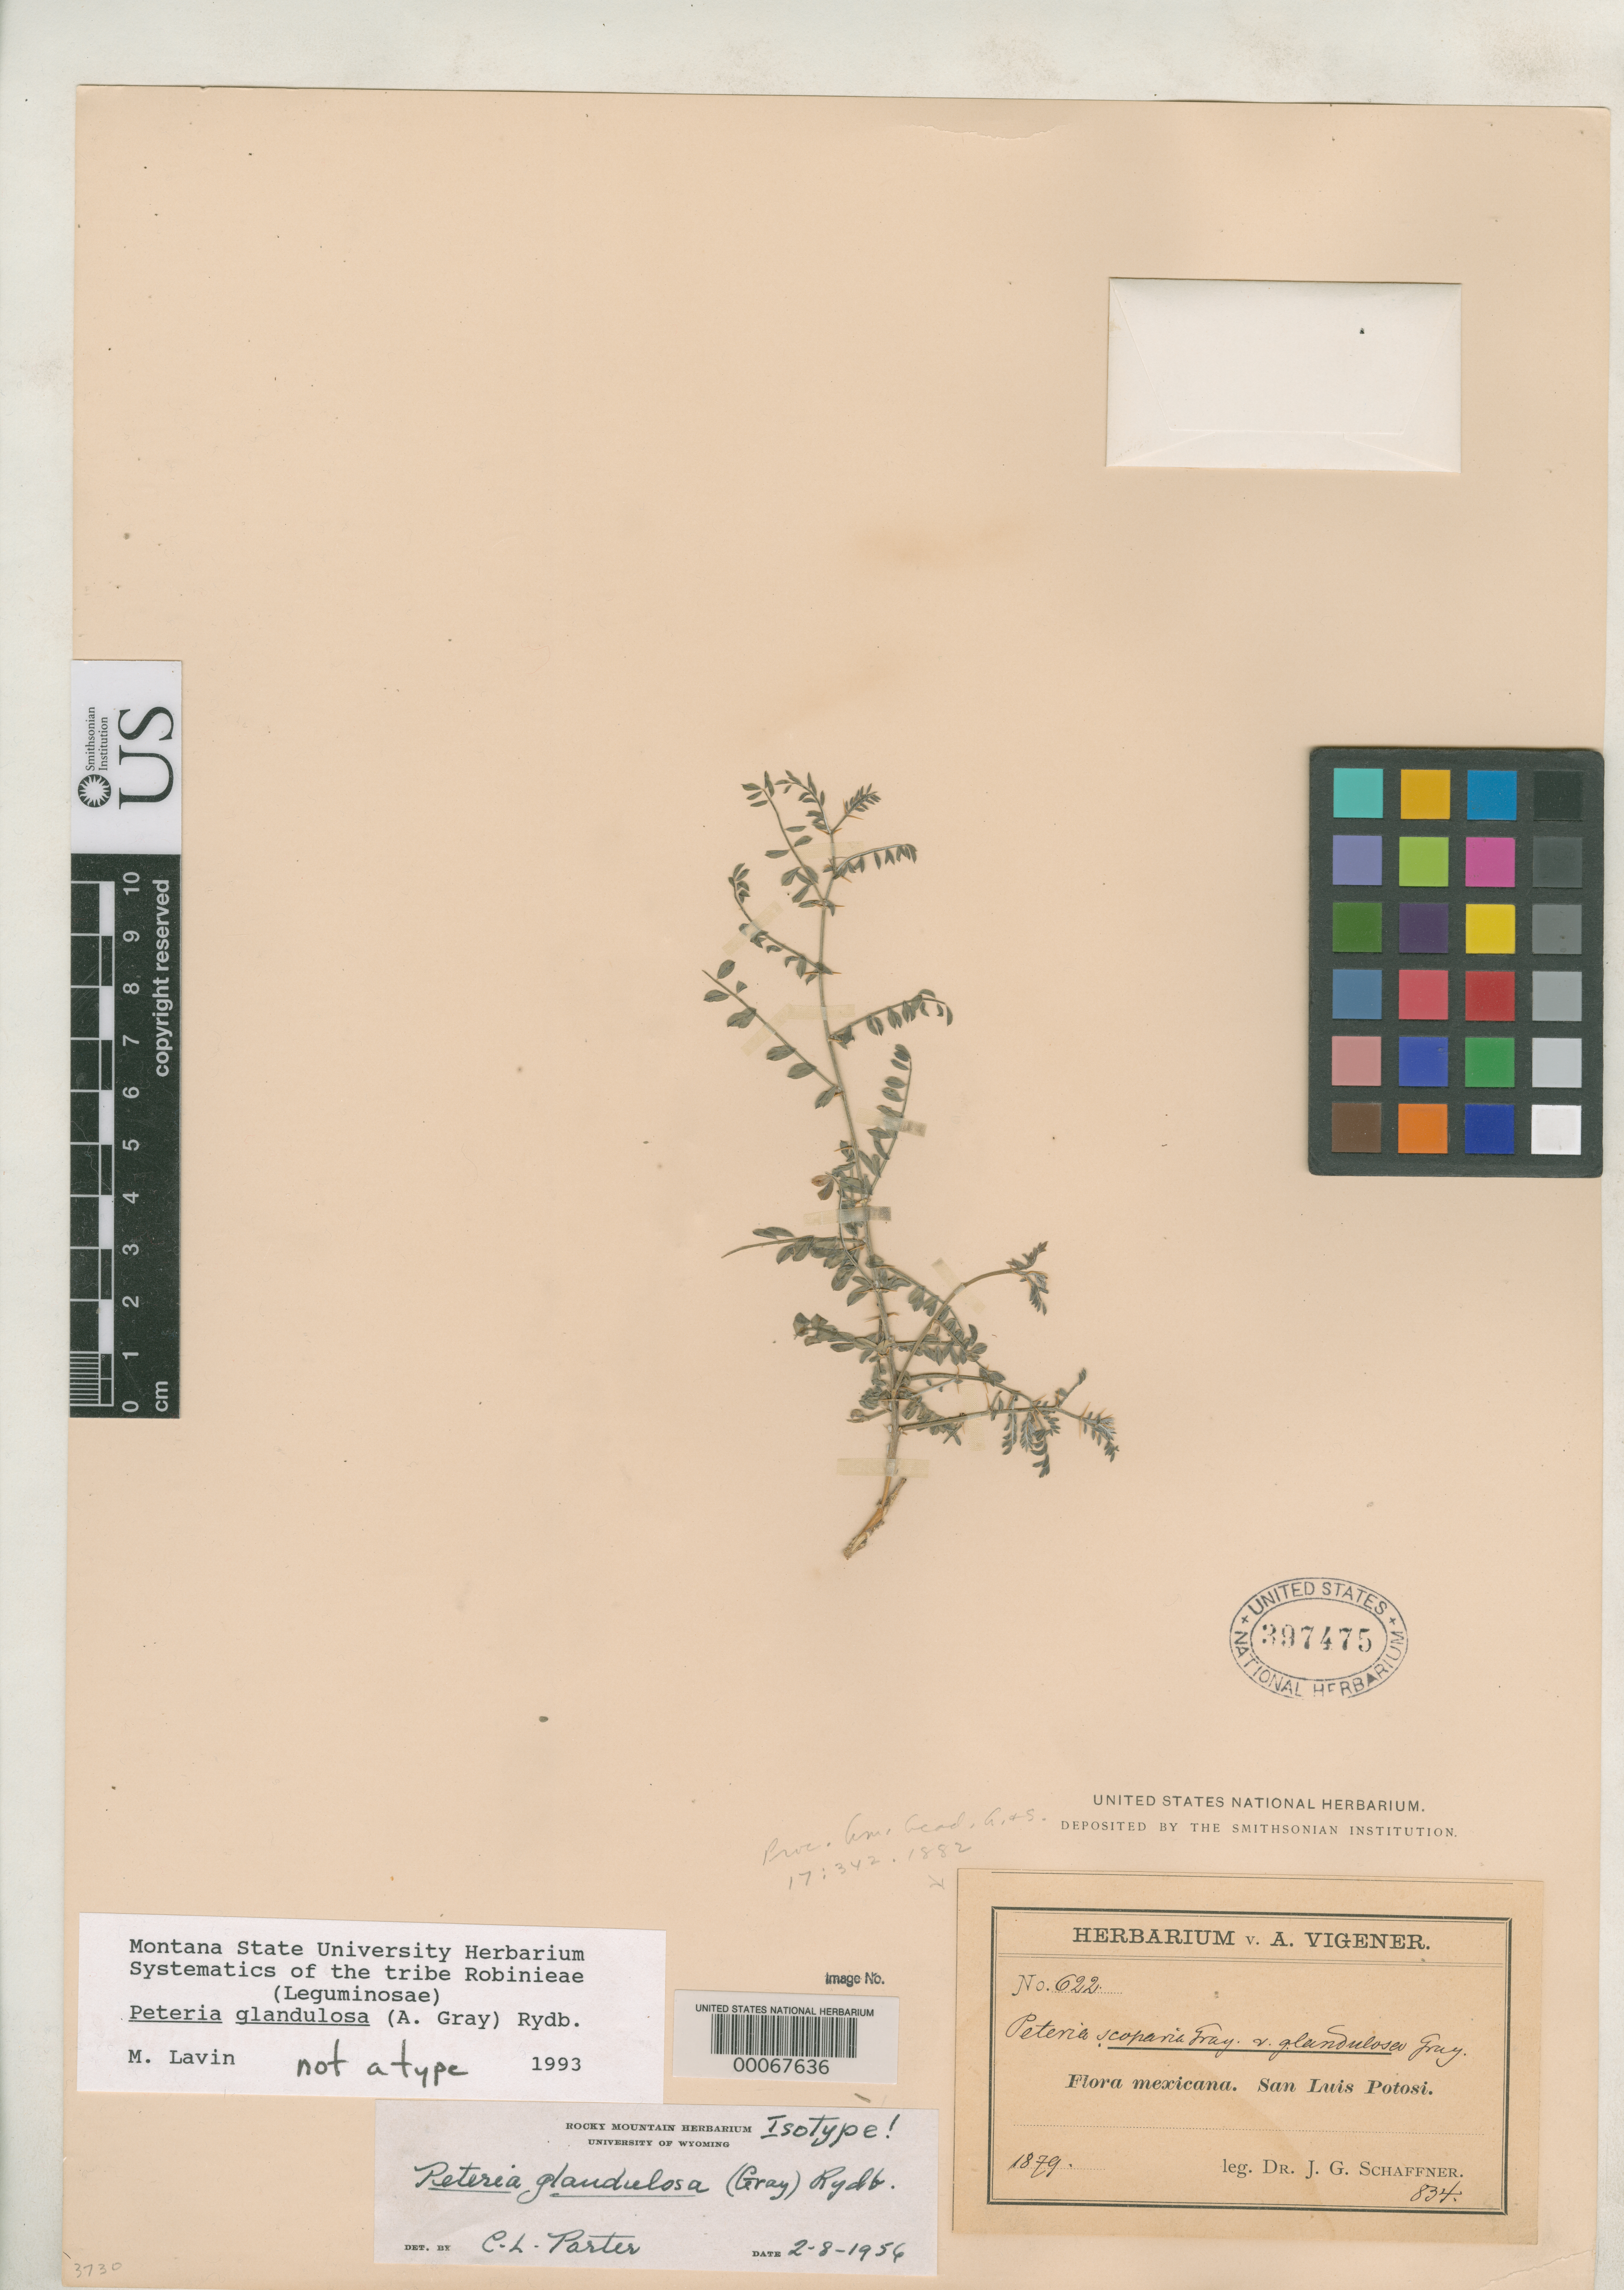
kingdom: Plantae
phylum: Tracheophyta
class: Magnoliopsida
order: Fabales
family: Fabaceae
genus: Peteria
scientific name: Peteria scoparia var. glandulosa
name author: A. Gray ex S. Watson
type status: Isosyntype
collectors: J. G. Schaffner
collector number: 834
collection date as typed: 1879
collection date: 1879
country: Mexico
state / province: San Luis Potosi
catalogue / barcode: US 397475